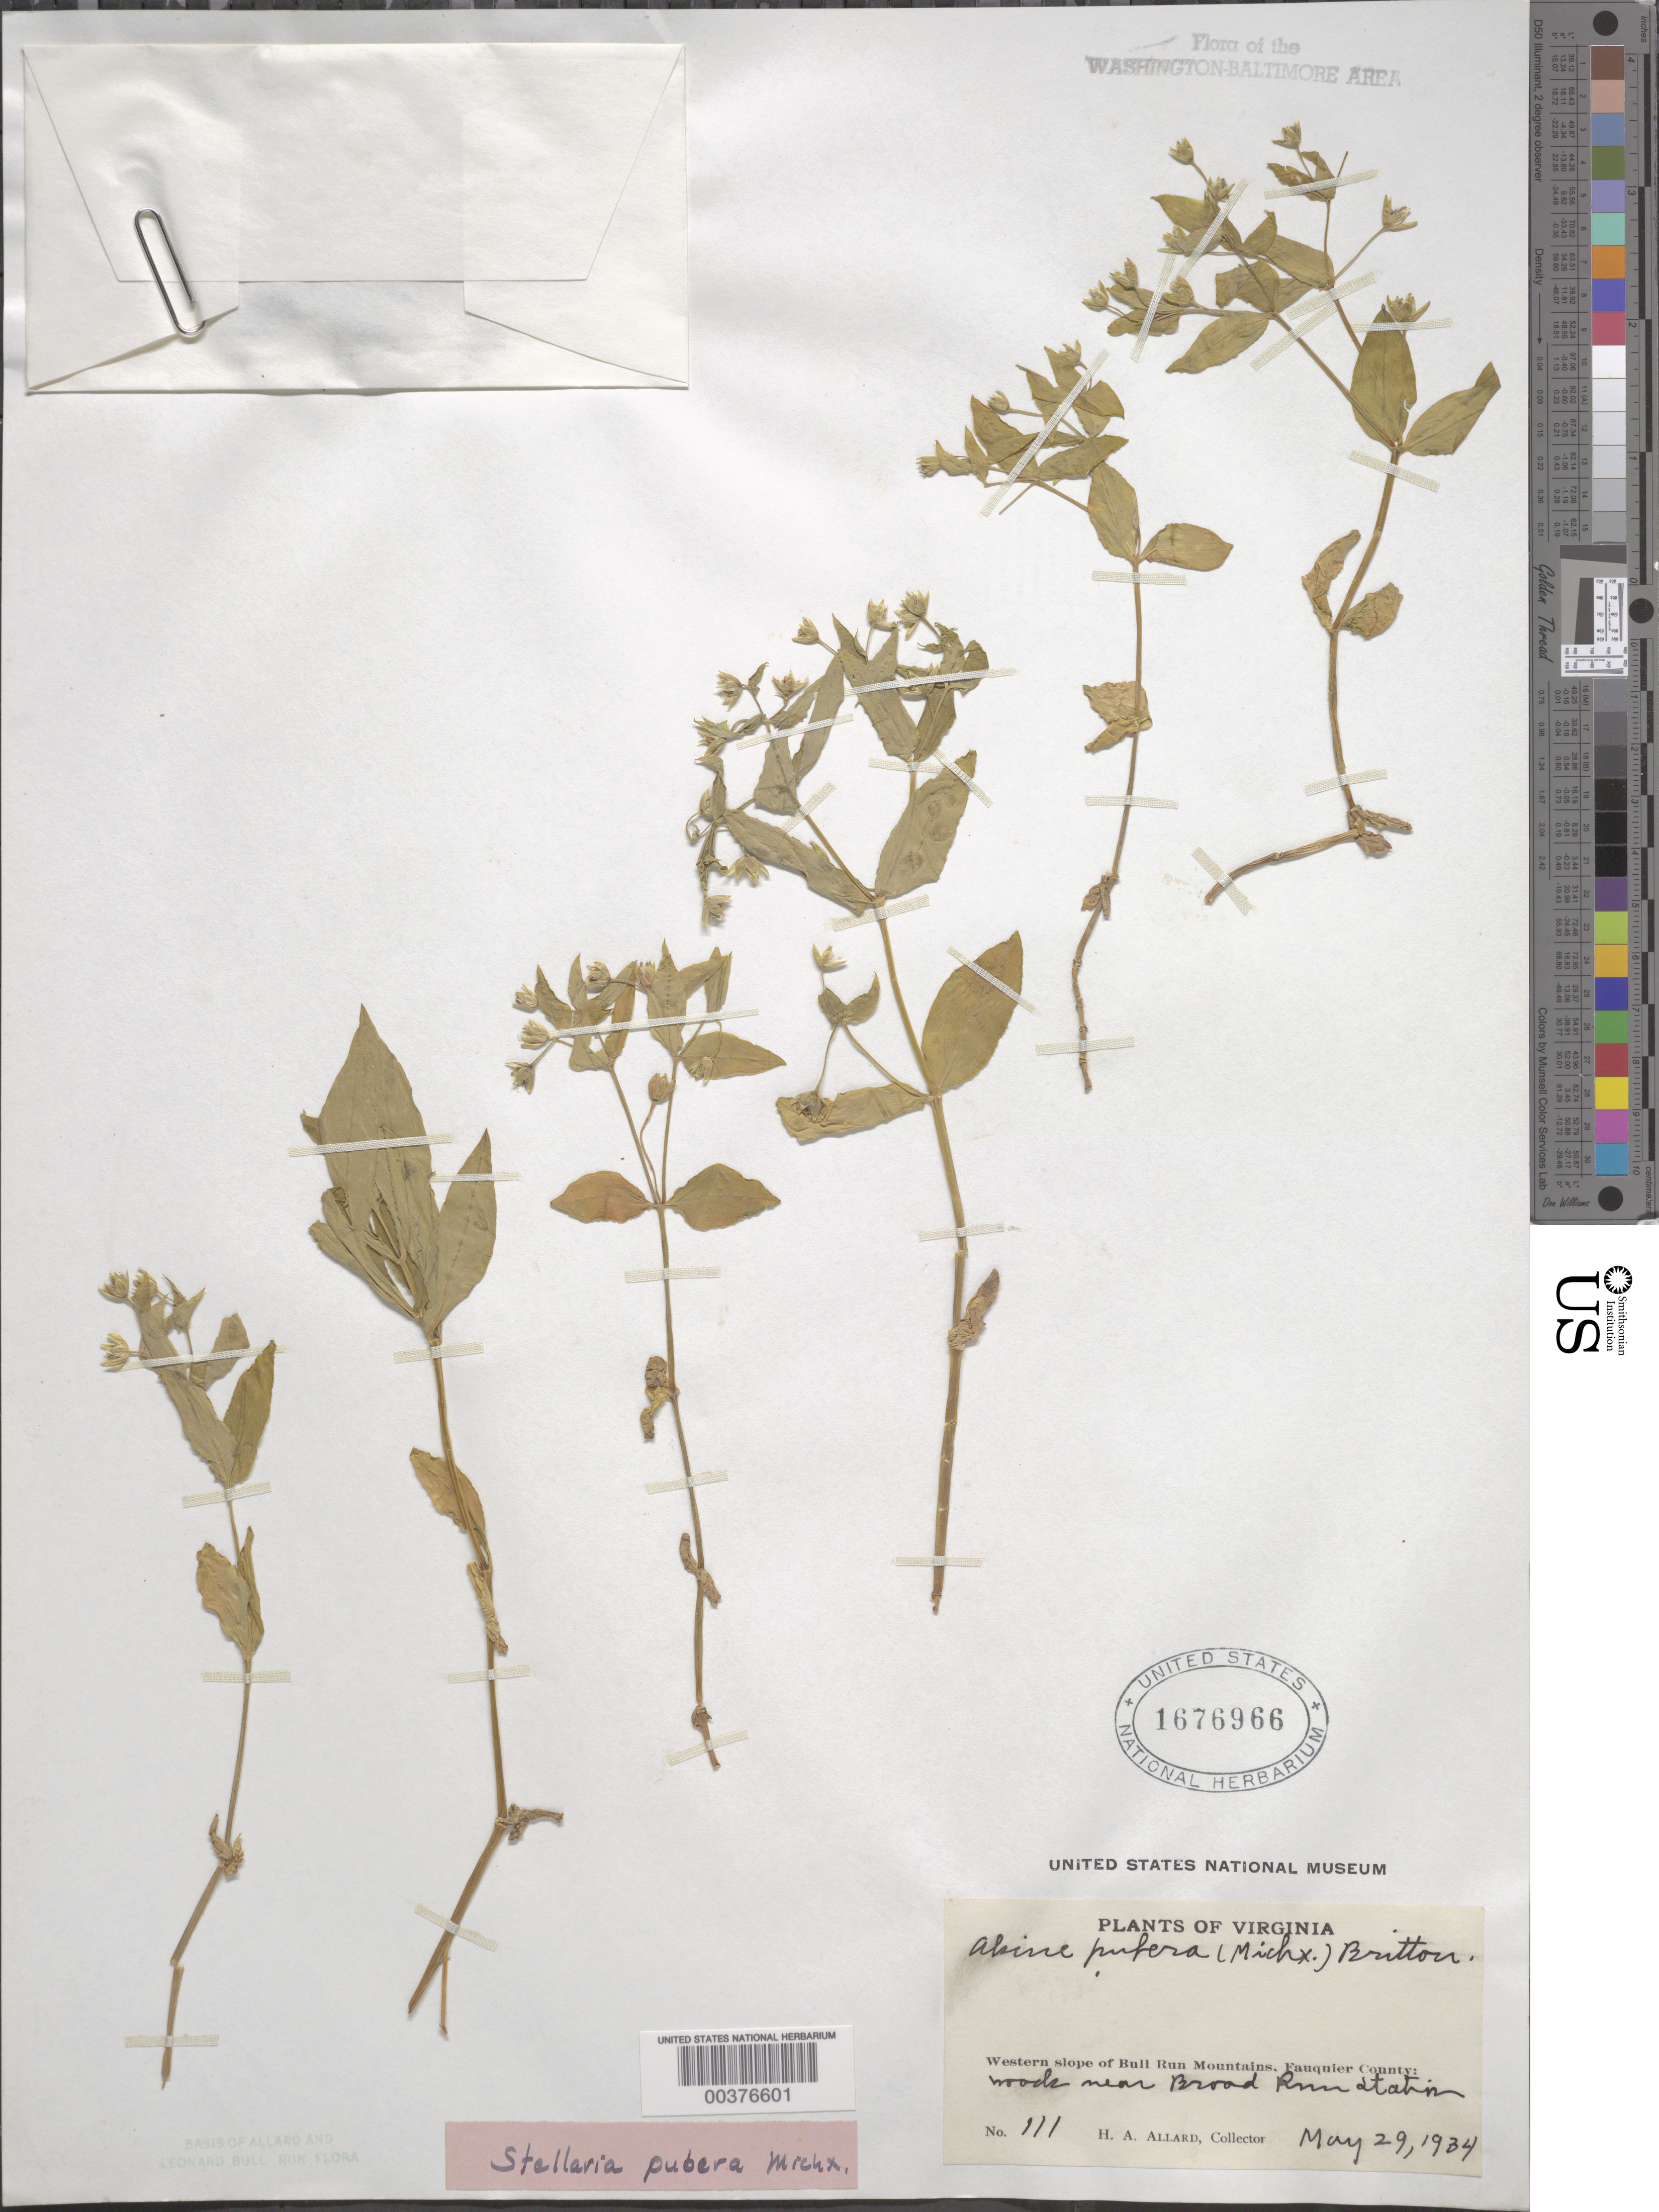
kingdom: Plantae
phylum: Tracheophyta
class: Magnoliopsida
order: Caryophyllales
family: Caryophyllaceae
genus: Stellaria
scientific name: Stellaria pubera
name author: Michx.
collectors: H. A. Allard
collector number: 111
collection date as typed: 29 May 1934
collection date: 1934-05-29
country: United States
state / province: Virginia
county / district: Fauquier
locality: Broad Run Station vicinity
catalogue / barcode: US 1676966